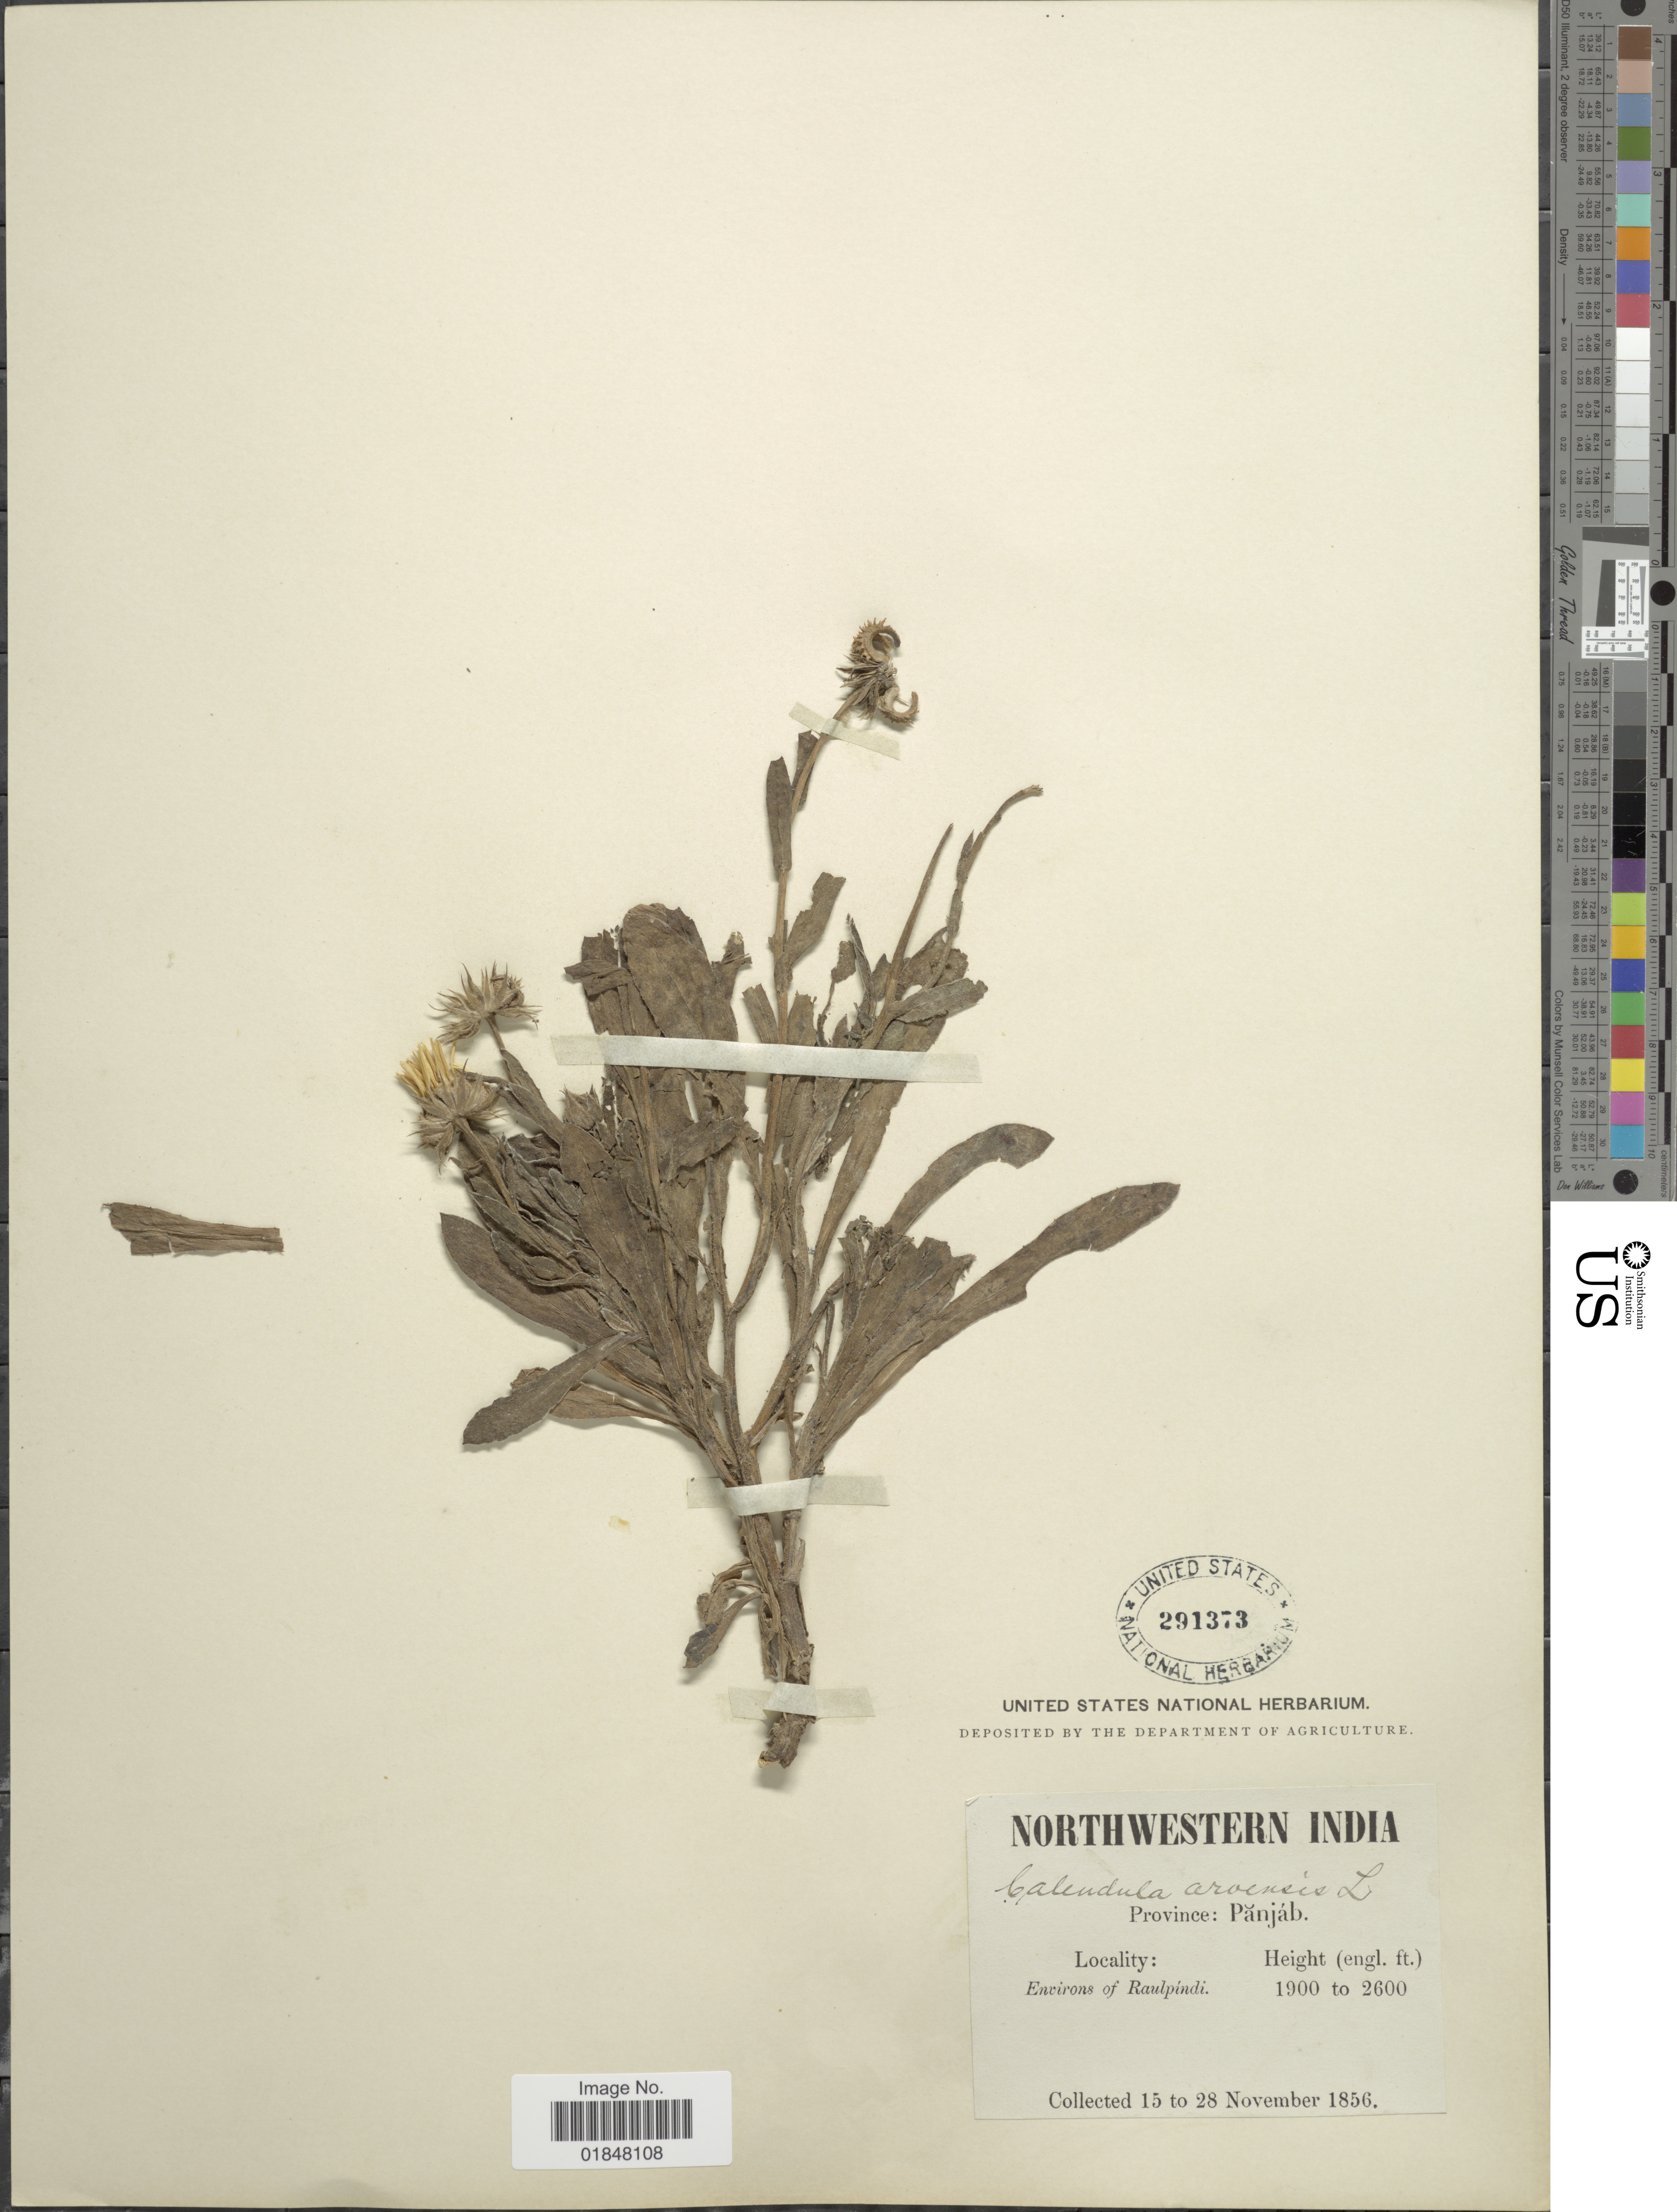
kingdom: Plantae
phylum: Tracheophyta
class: Magnoliopsida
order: Asterales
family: Asteraceae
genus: Calendula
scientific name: Calendula arvensis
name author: L.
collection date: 1856-11-15/1856-11-28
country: India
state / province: Punjab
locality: Northwestern India, Province: Panjab. Environs of Raulpindi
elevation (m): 579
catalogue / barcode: US 291373